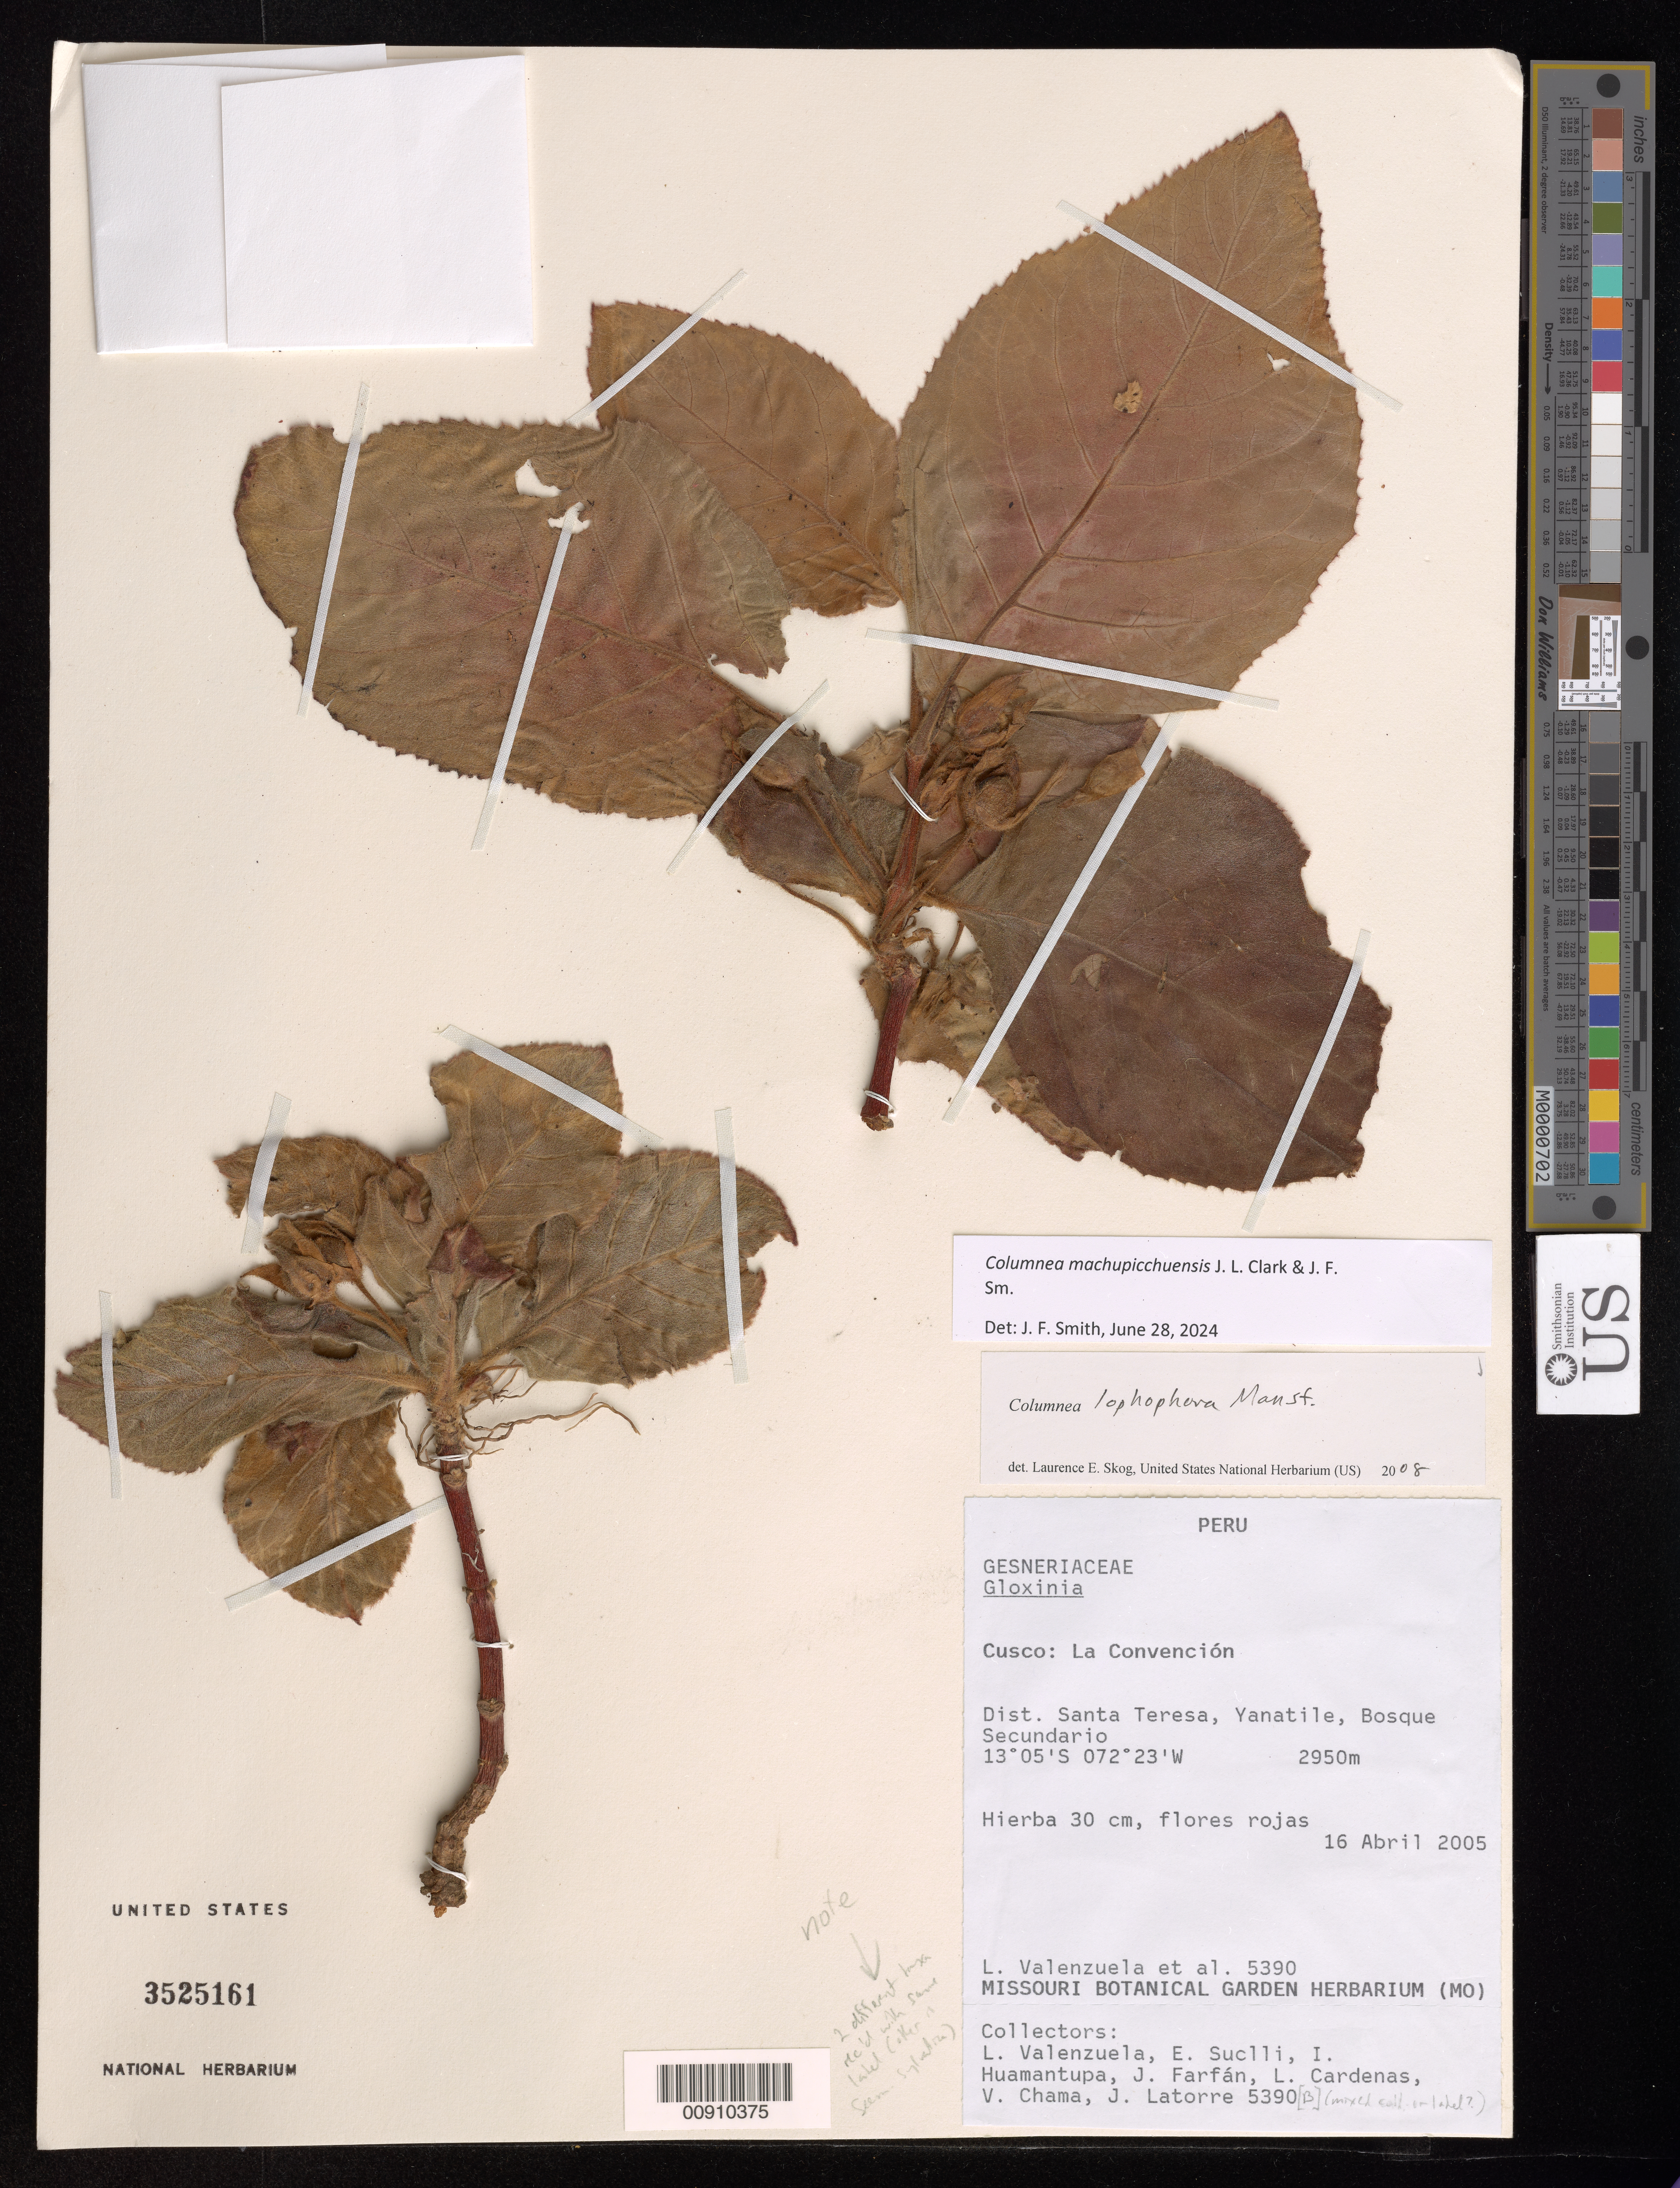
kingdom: Plantae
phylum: Tracheophyta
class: Magnoliopsida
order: Lamiales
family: Gesneriaceae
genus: Columnea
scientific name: Columnea machupicchuensis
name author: J.L. Clark & J.F. Sm.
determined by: Skog, Laurence E.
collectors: L. Valenzuela & et al.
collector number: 5390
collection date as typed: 16 Apr 2005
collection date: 2005-04-16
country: Peru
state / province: Cusco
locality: Cusco: La Convención. Dist. Santa Teresa, Yanatile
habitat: Bosque secundario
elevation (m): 2950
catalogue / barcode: US 3525161